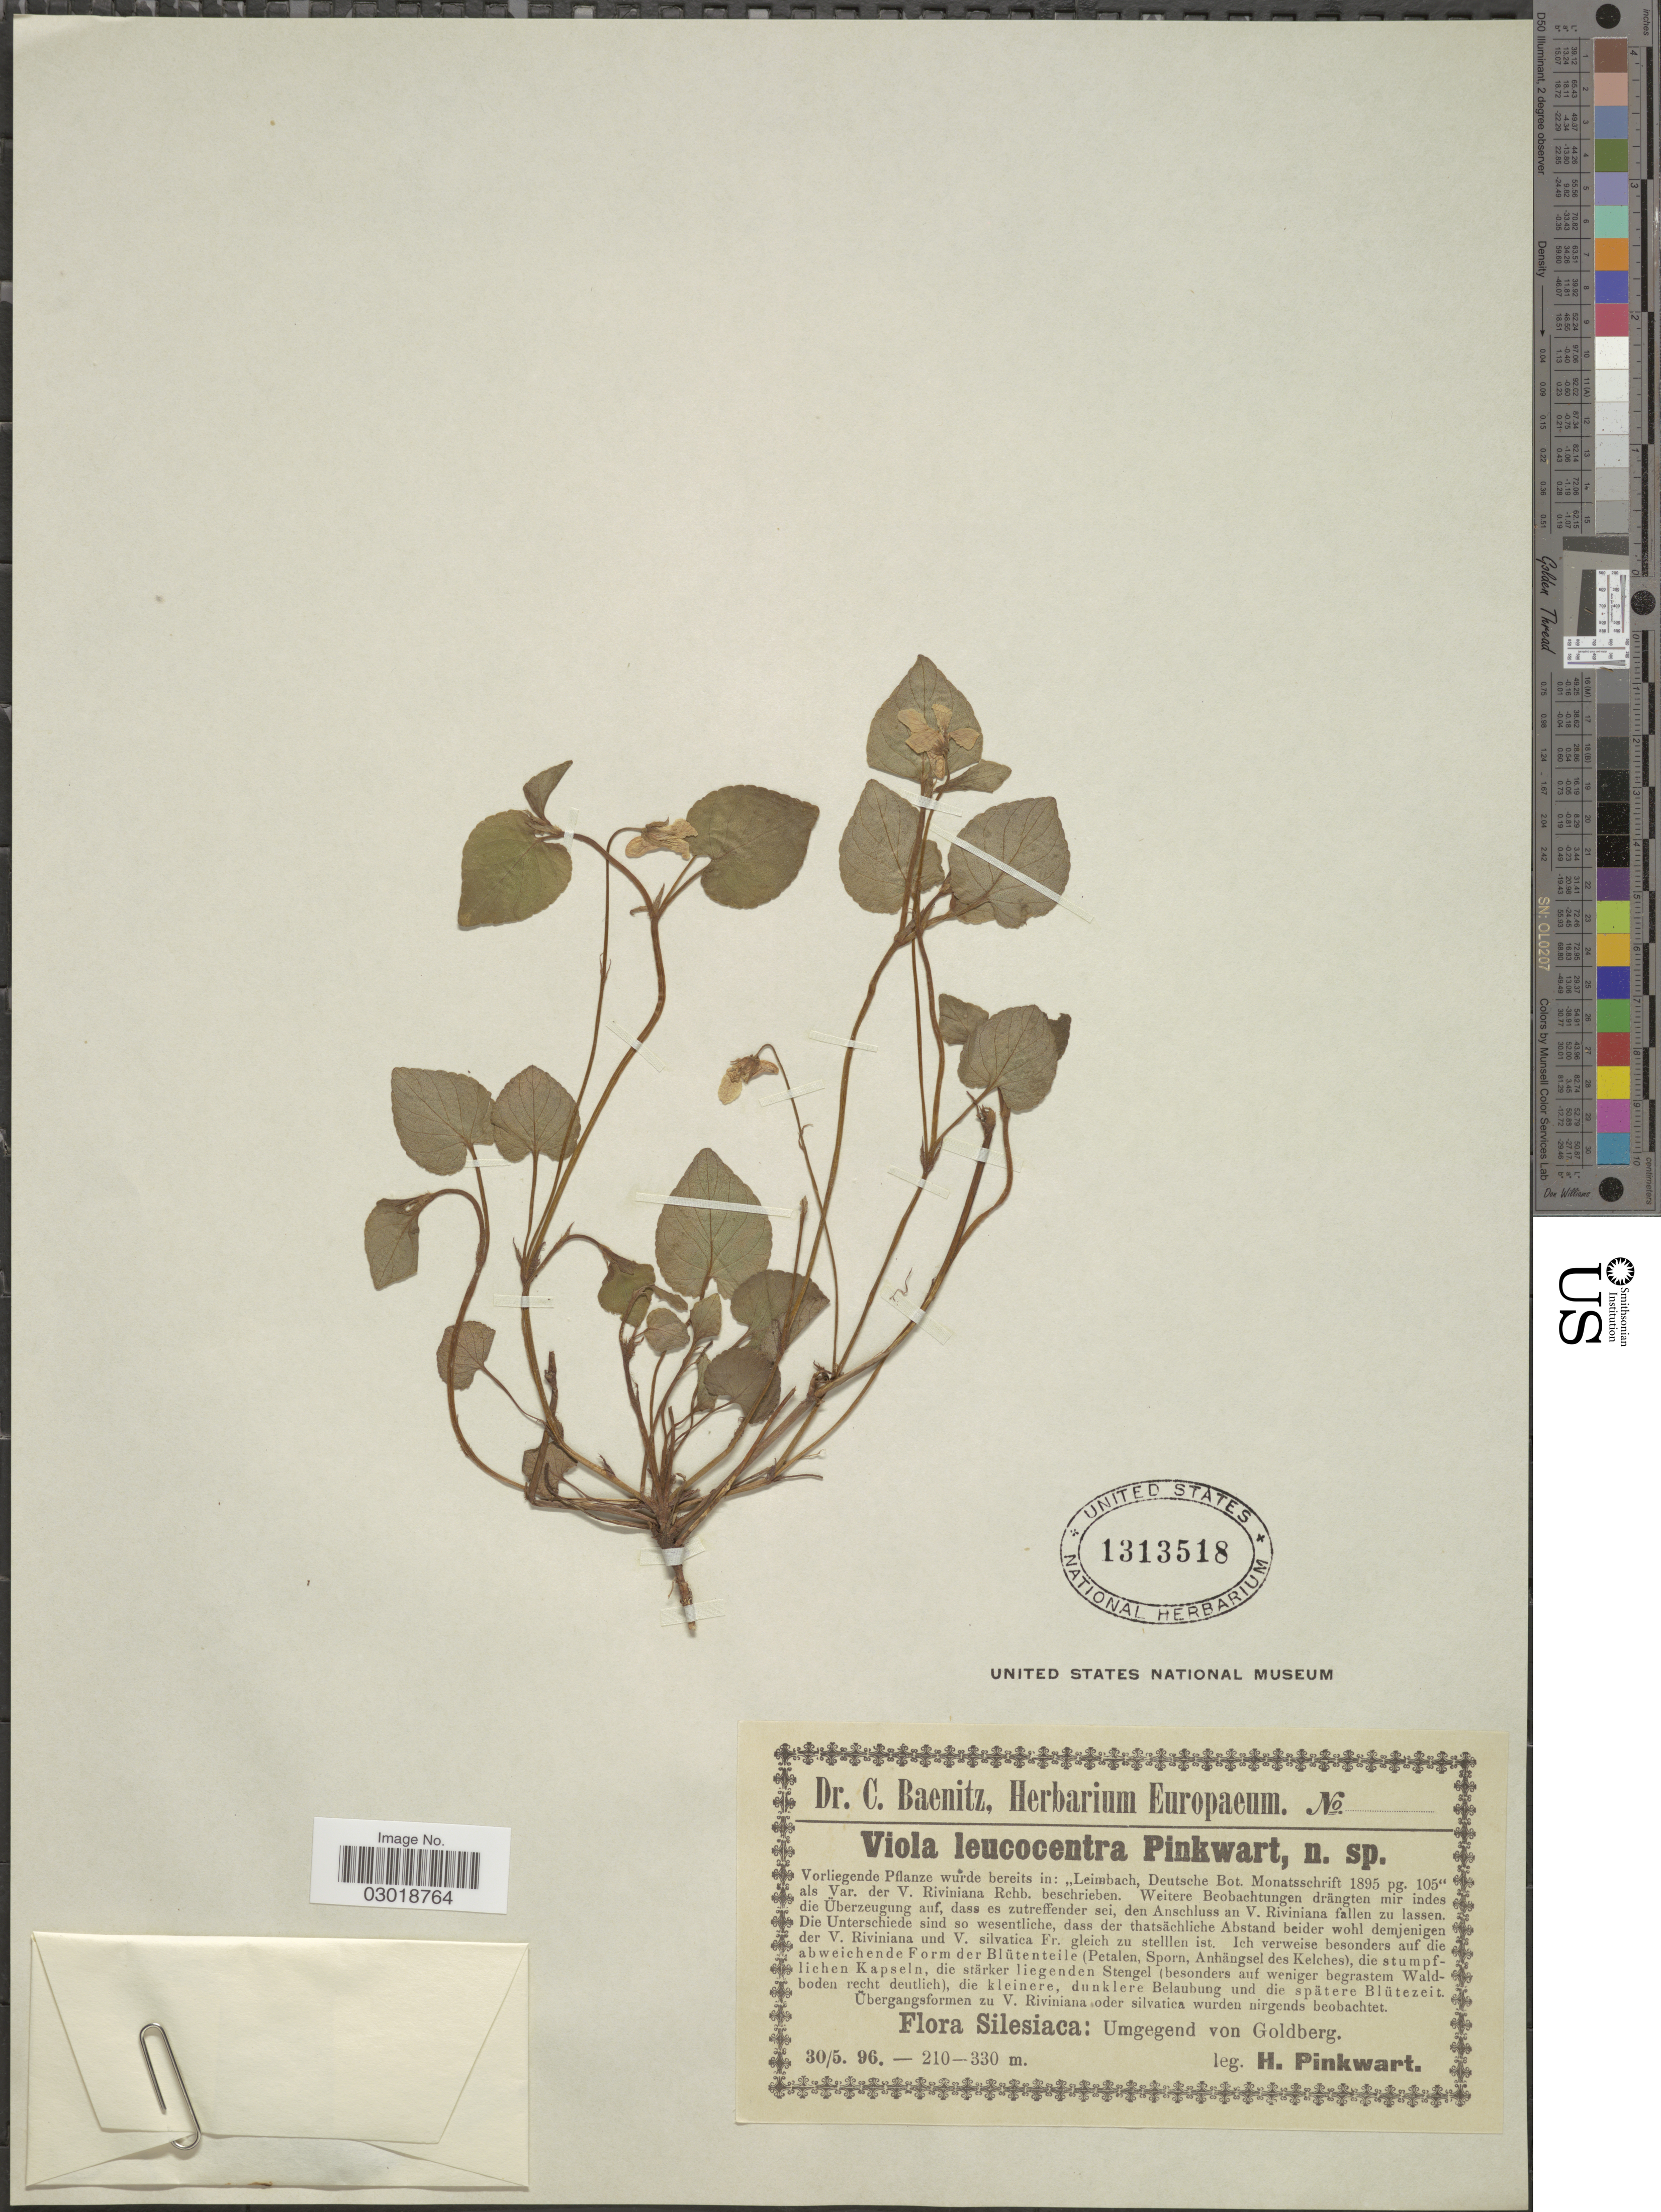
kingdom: Plantae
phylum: Tracheophyta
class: Magnoliopsida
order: Malpighiales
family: Violaceae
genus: Viola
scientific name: Viola leucocentra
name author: Pinkw.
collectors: H. Pinkwart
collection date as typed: Transcribed d/m/y: 30/5/96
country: Poland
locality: Silesiaca: Umgegend von Goldberg.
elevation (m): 210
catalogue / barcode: US 1313518